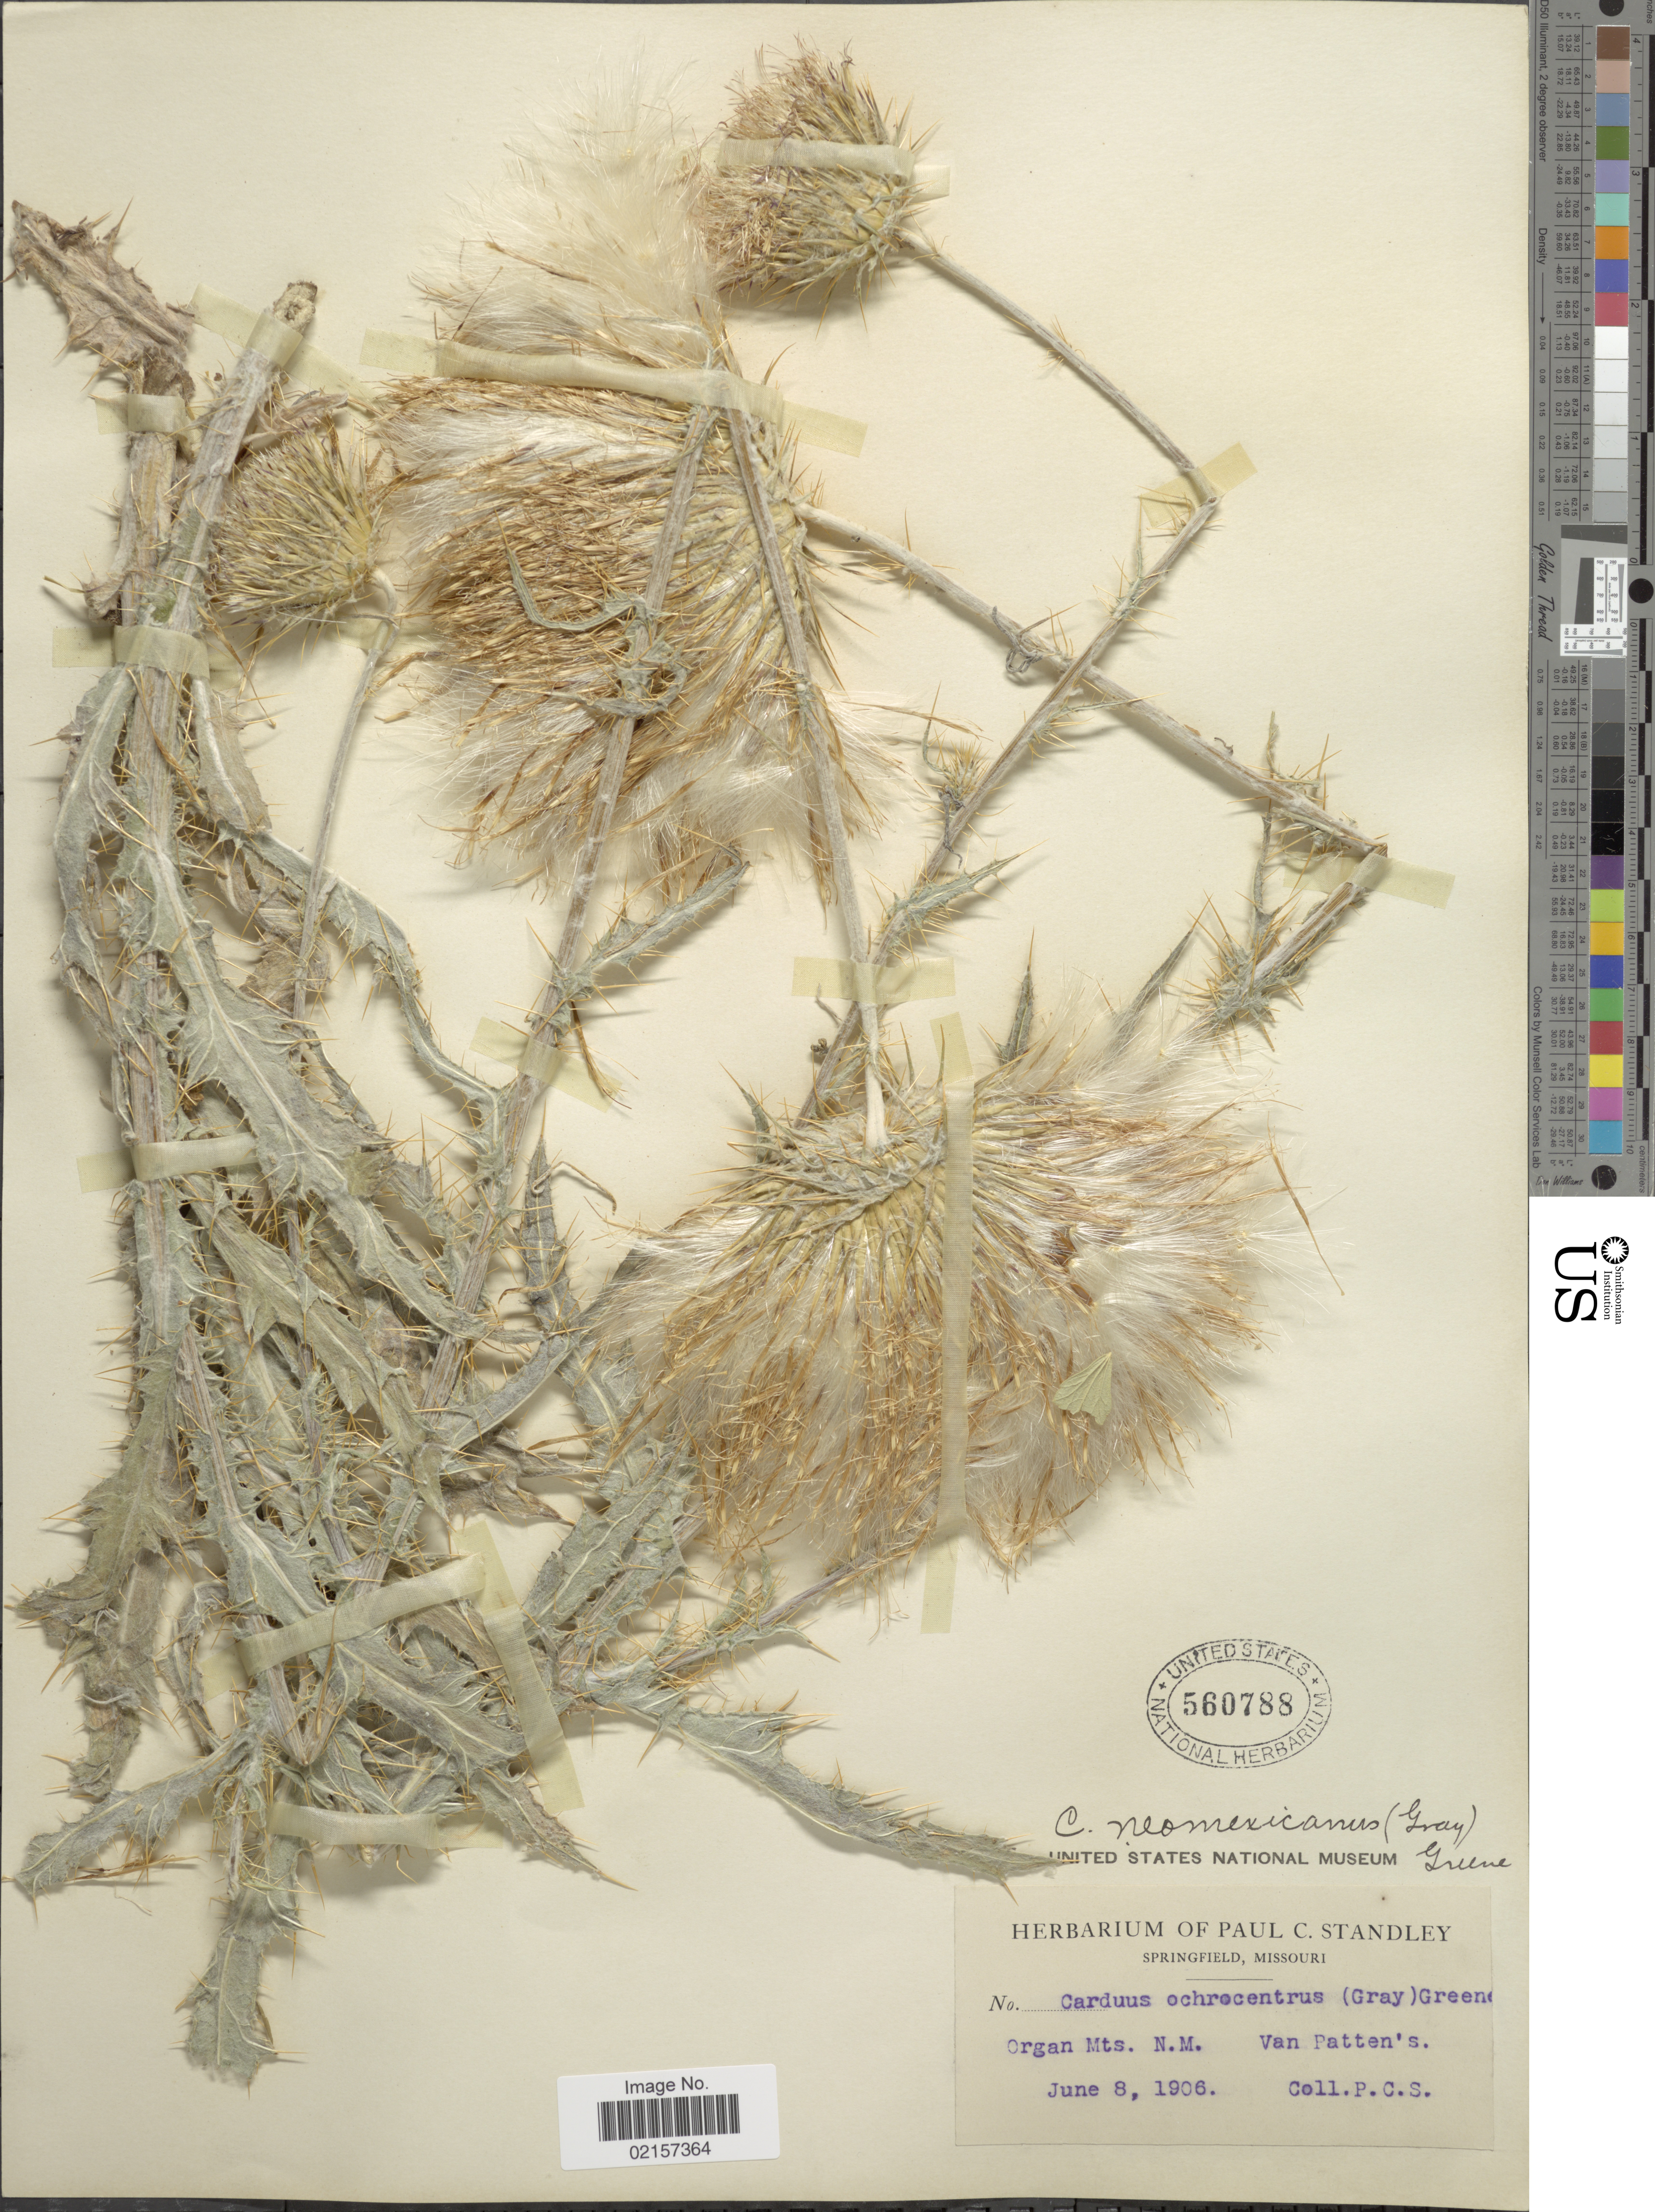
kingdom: Plantae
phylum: Tracheophyta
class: Magnoliopsida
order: Asterales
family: Asteraceae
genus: Cirsium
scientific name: Cirsium neomexicanum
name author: A. Gray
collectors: P. C. Standley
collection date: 1906-06-08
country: United States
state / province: New Mexico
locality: Organ Mts., Van Patten's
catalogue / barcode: US 560788